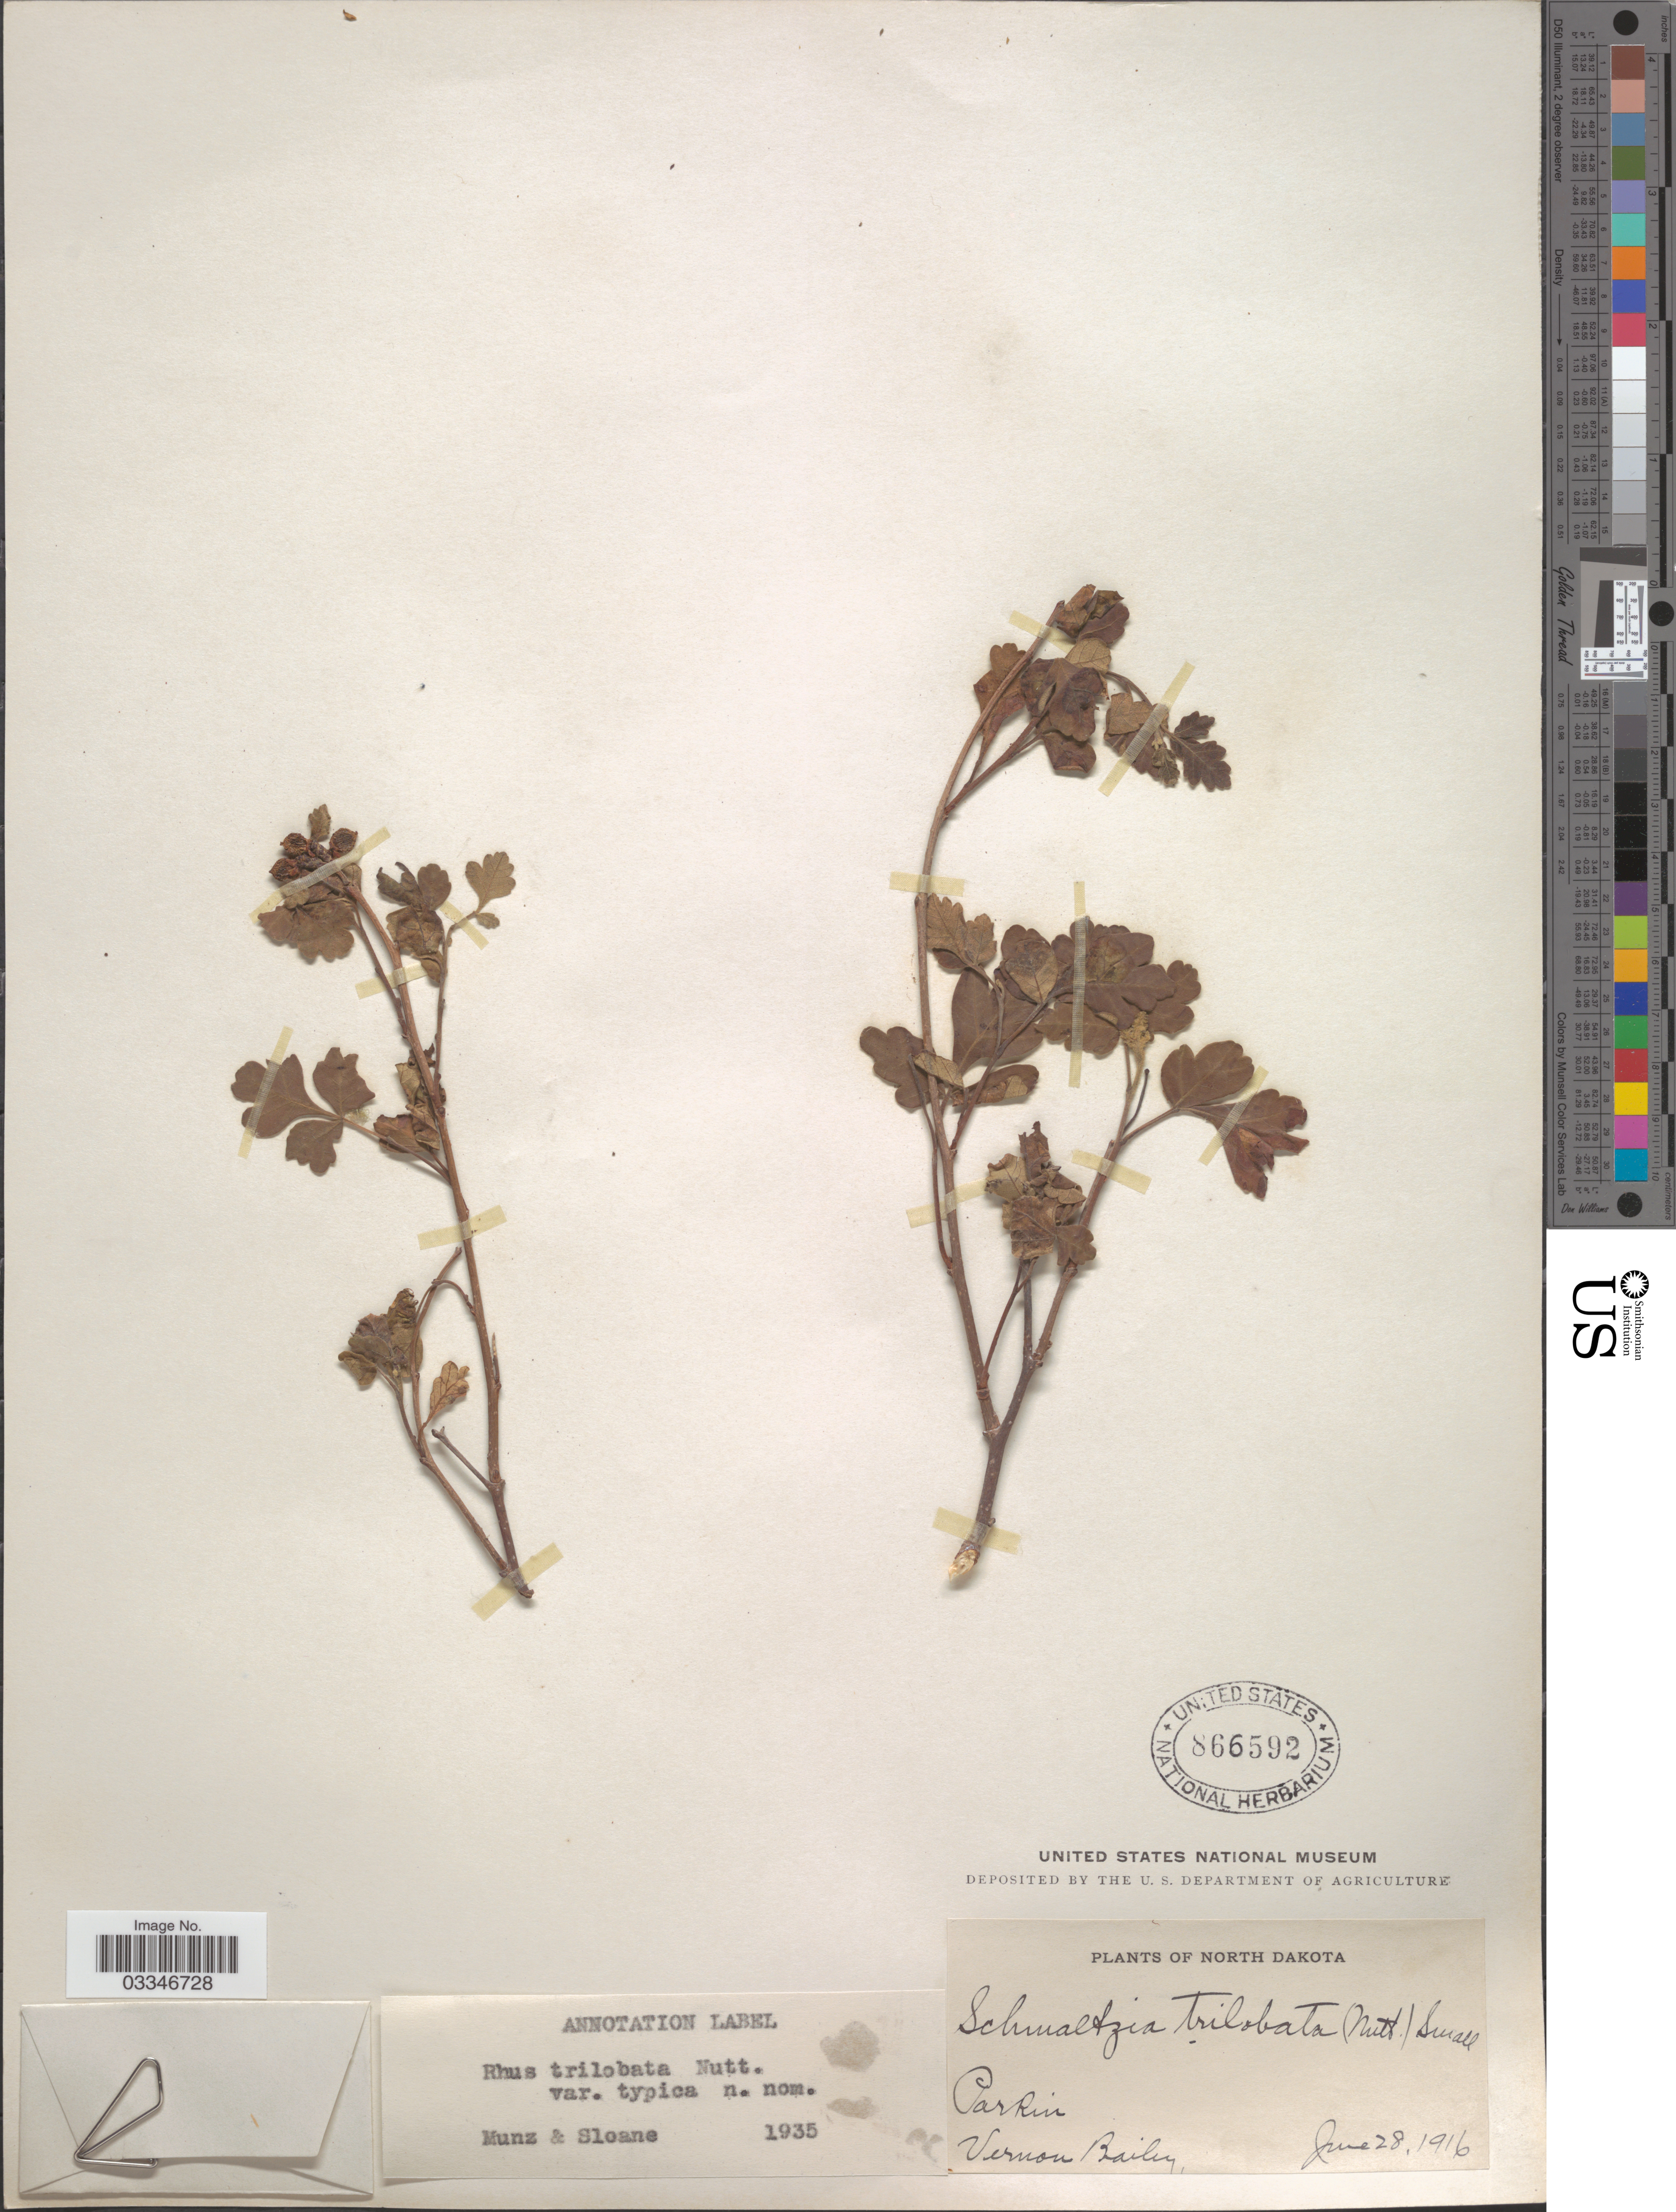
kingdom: Plantae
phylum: Tracheophyta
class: Magnoliopsida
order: Sapindales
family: Anacardiaceae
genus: Rhus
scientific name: Rhus trilobata var. typica Munz & Sloane ined.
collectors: V. O. Bailey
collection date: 1916-06-28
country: United States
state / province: North Dakota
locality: Parkin.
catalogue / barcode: US 866592